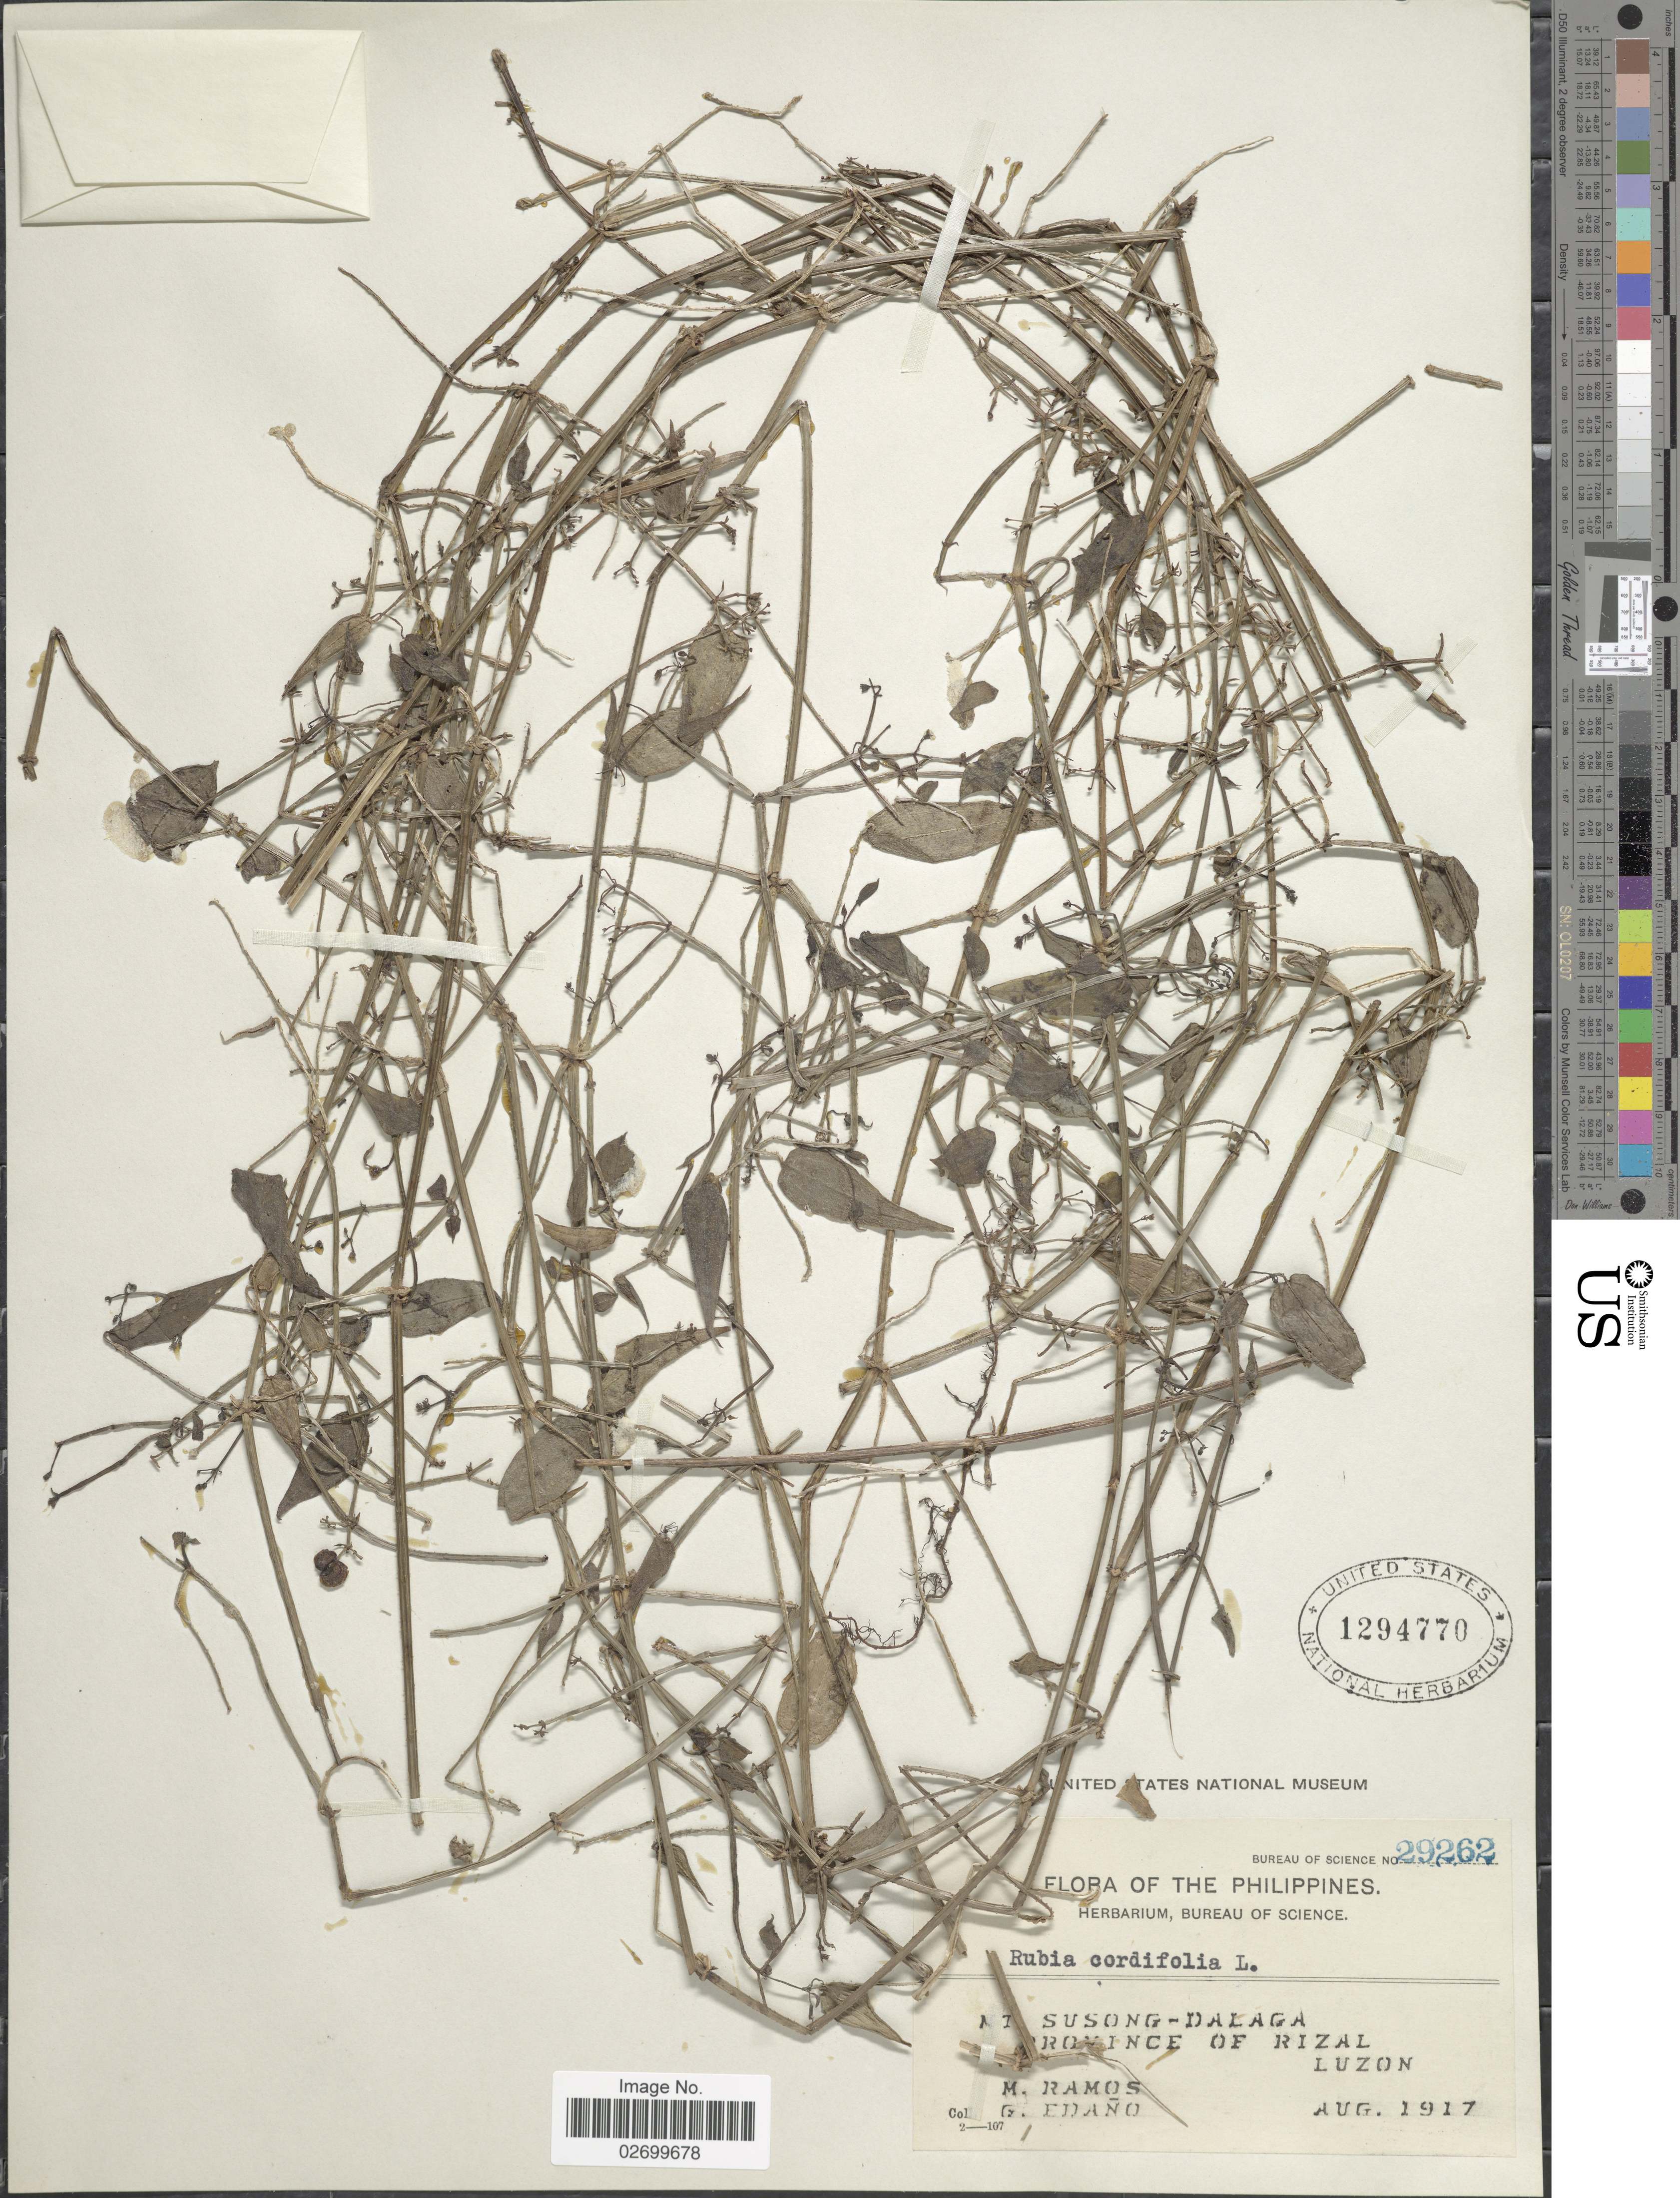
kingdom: Plantae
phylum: Tracheophyta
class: Magnoliopsida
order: Gentianales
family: Rubiaceae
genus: Rubia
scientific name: Rubia cordifolia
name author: L.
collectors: M. Ramos & G. Edaño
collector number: Bureau of Science29262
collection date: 1917-08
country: Philippines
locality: Mt [interpreted] Susong-Dalaga. Province of Rizal. Luzon.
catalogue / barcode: US 1294770